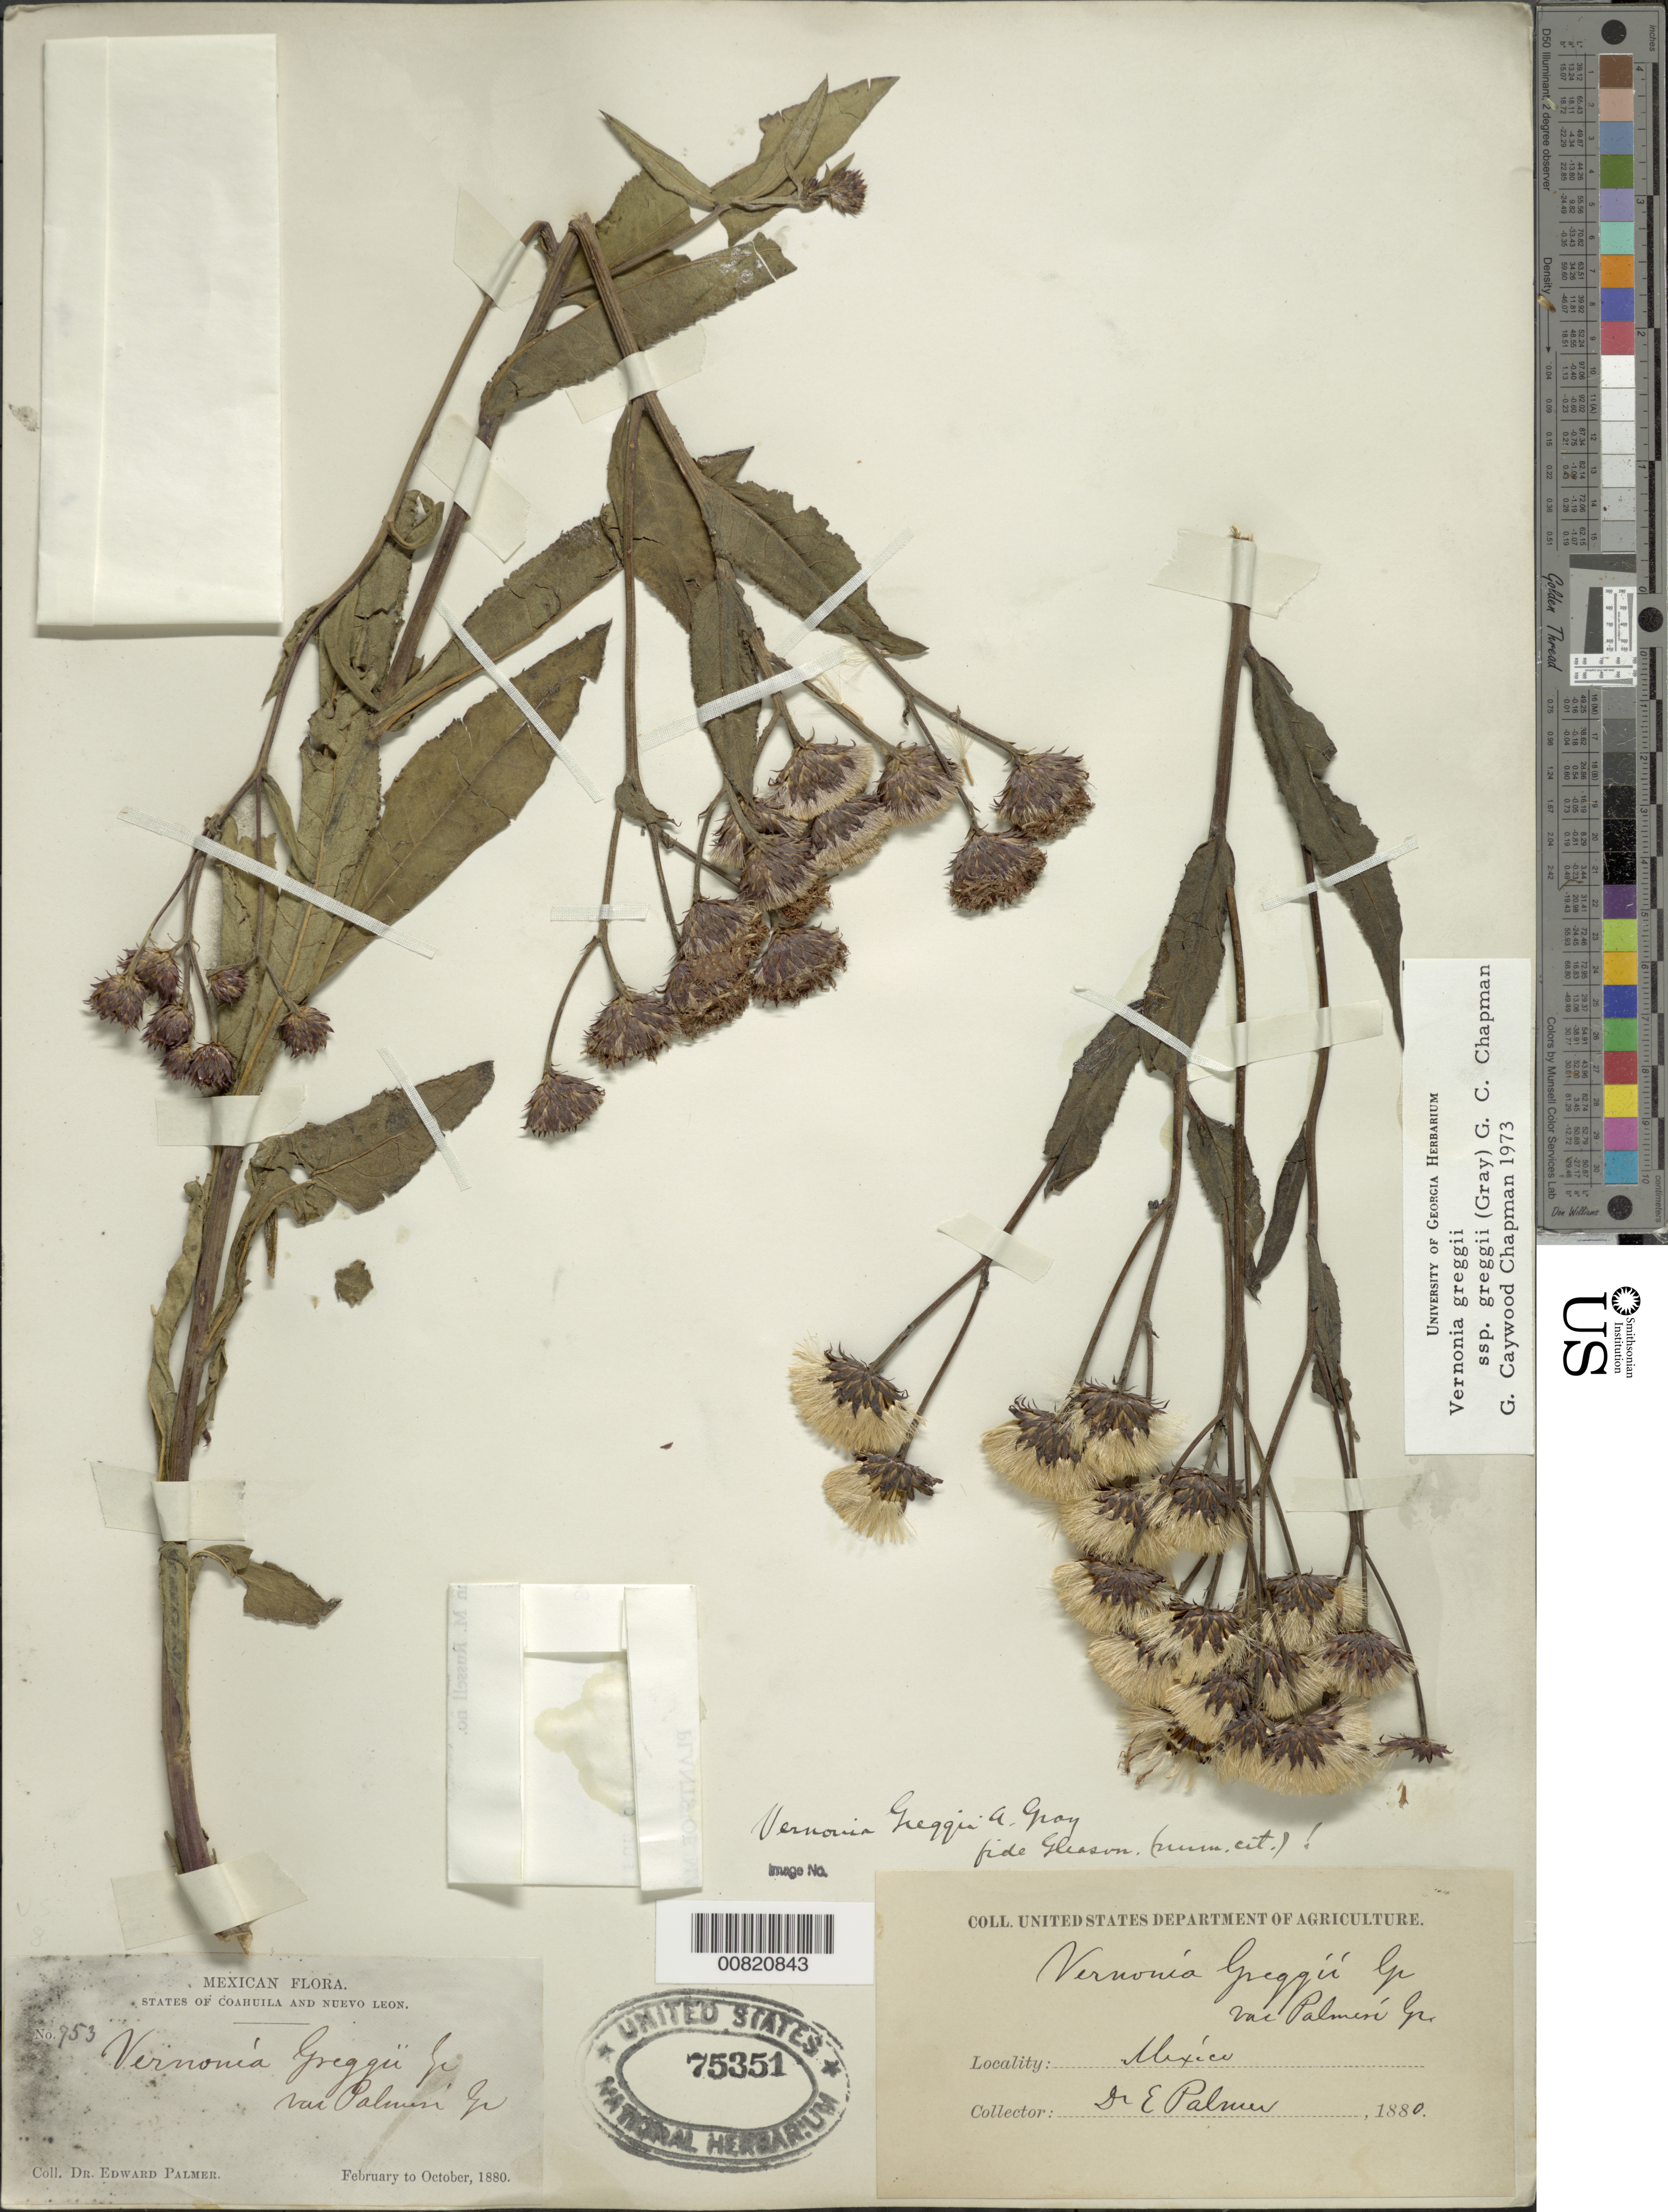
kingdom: Plantae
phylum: Tracheophyta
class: Magnoliopsida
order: Asterales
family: Asteraceae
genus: Vernonia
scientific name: Vernonia greggii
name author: A. Gray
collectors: E. Palmer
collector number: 753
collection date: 1880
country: Mexico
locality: States of Coahuila and Nuevo Leon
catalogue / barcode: US 75351